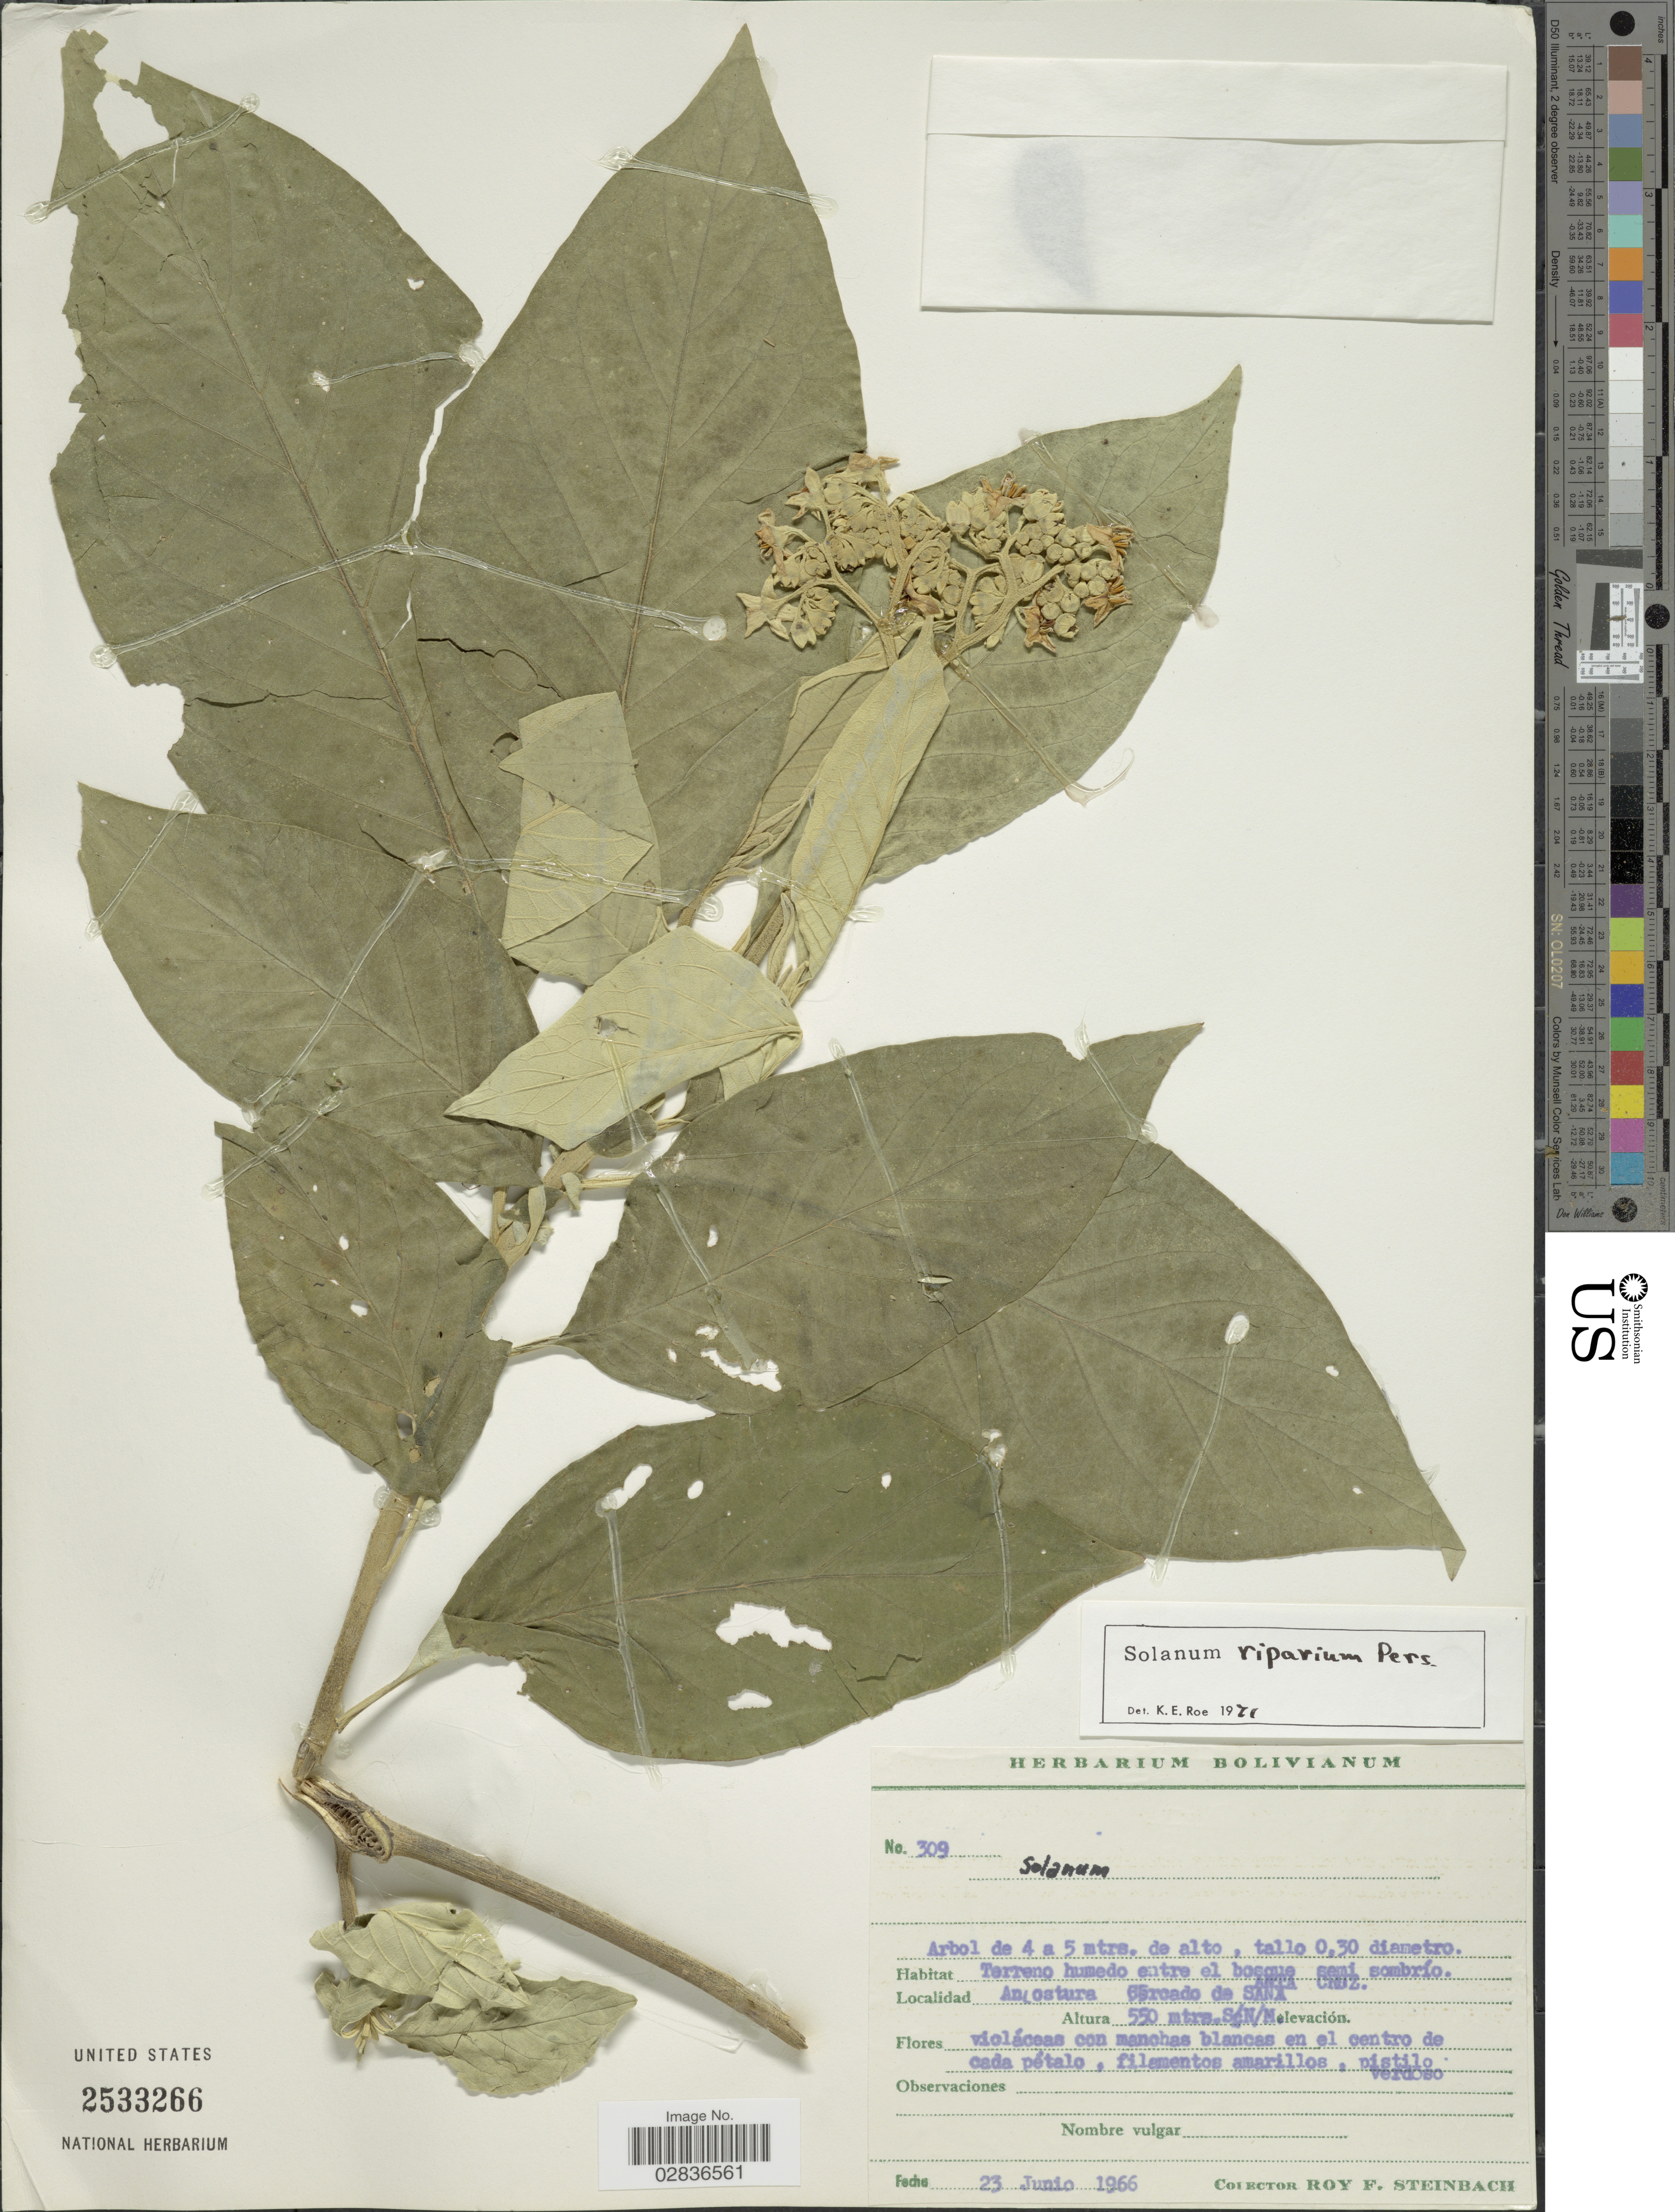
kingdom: Plantae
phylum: Tracheophyta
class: Magnoliopsida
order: Solanales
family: Solanaceae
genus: Solanum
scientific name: Solanum riparium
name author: Pers.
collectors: R. F. Steinbach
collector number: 309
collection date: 1966-06-23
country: Bolivia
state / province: Santa Cruz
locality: Angostura road de Santa Cruz.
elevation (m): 550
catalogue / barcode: US 2533266